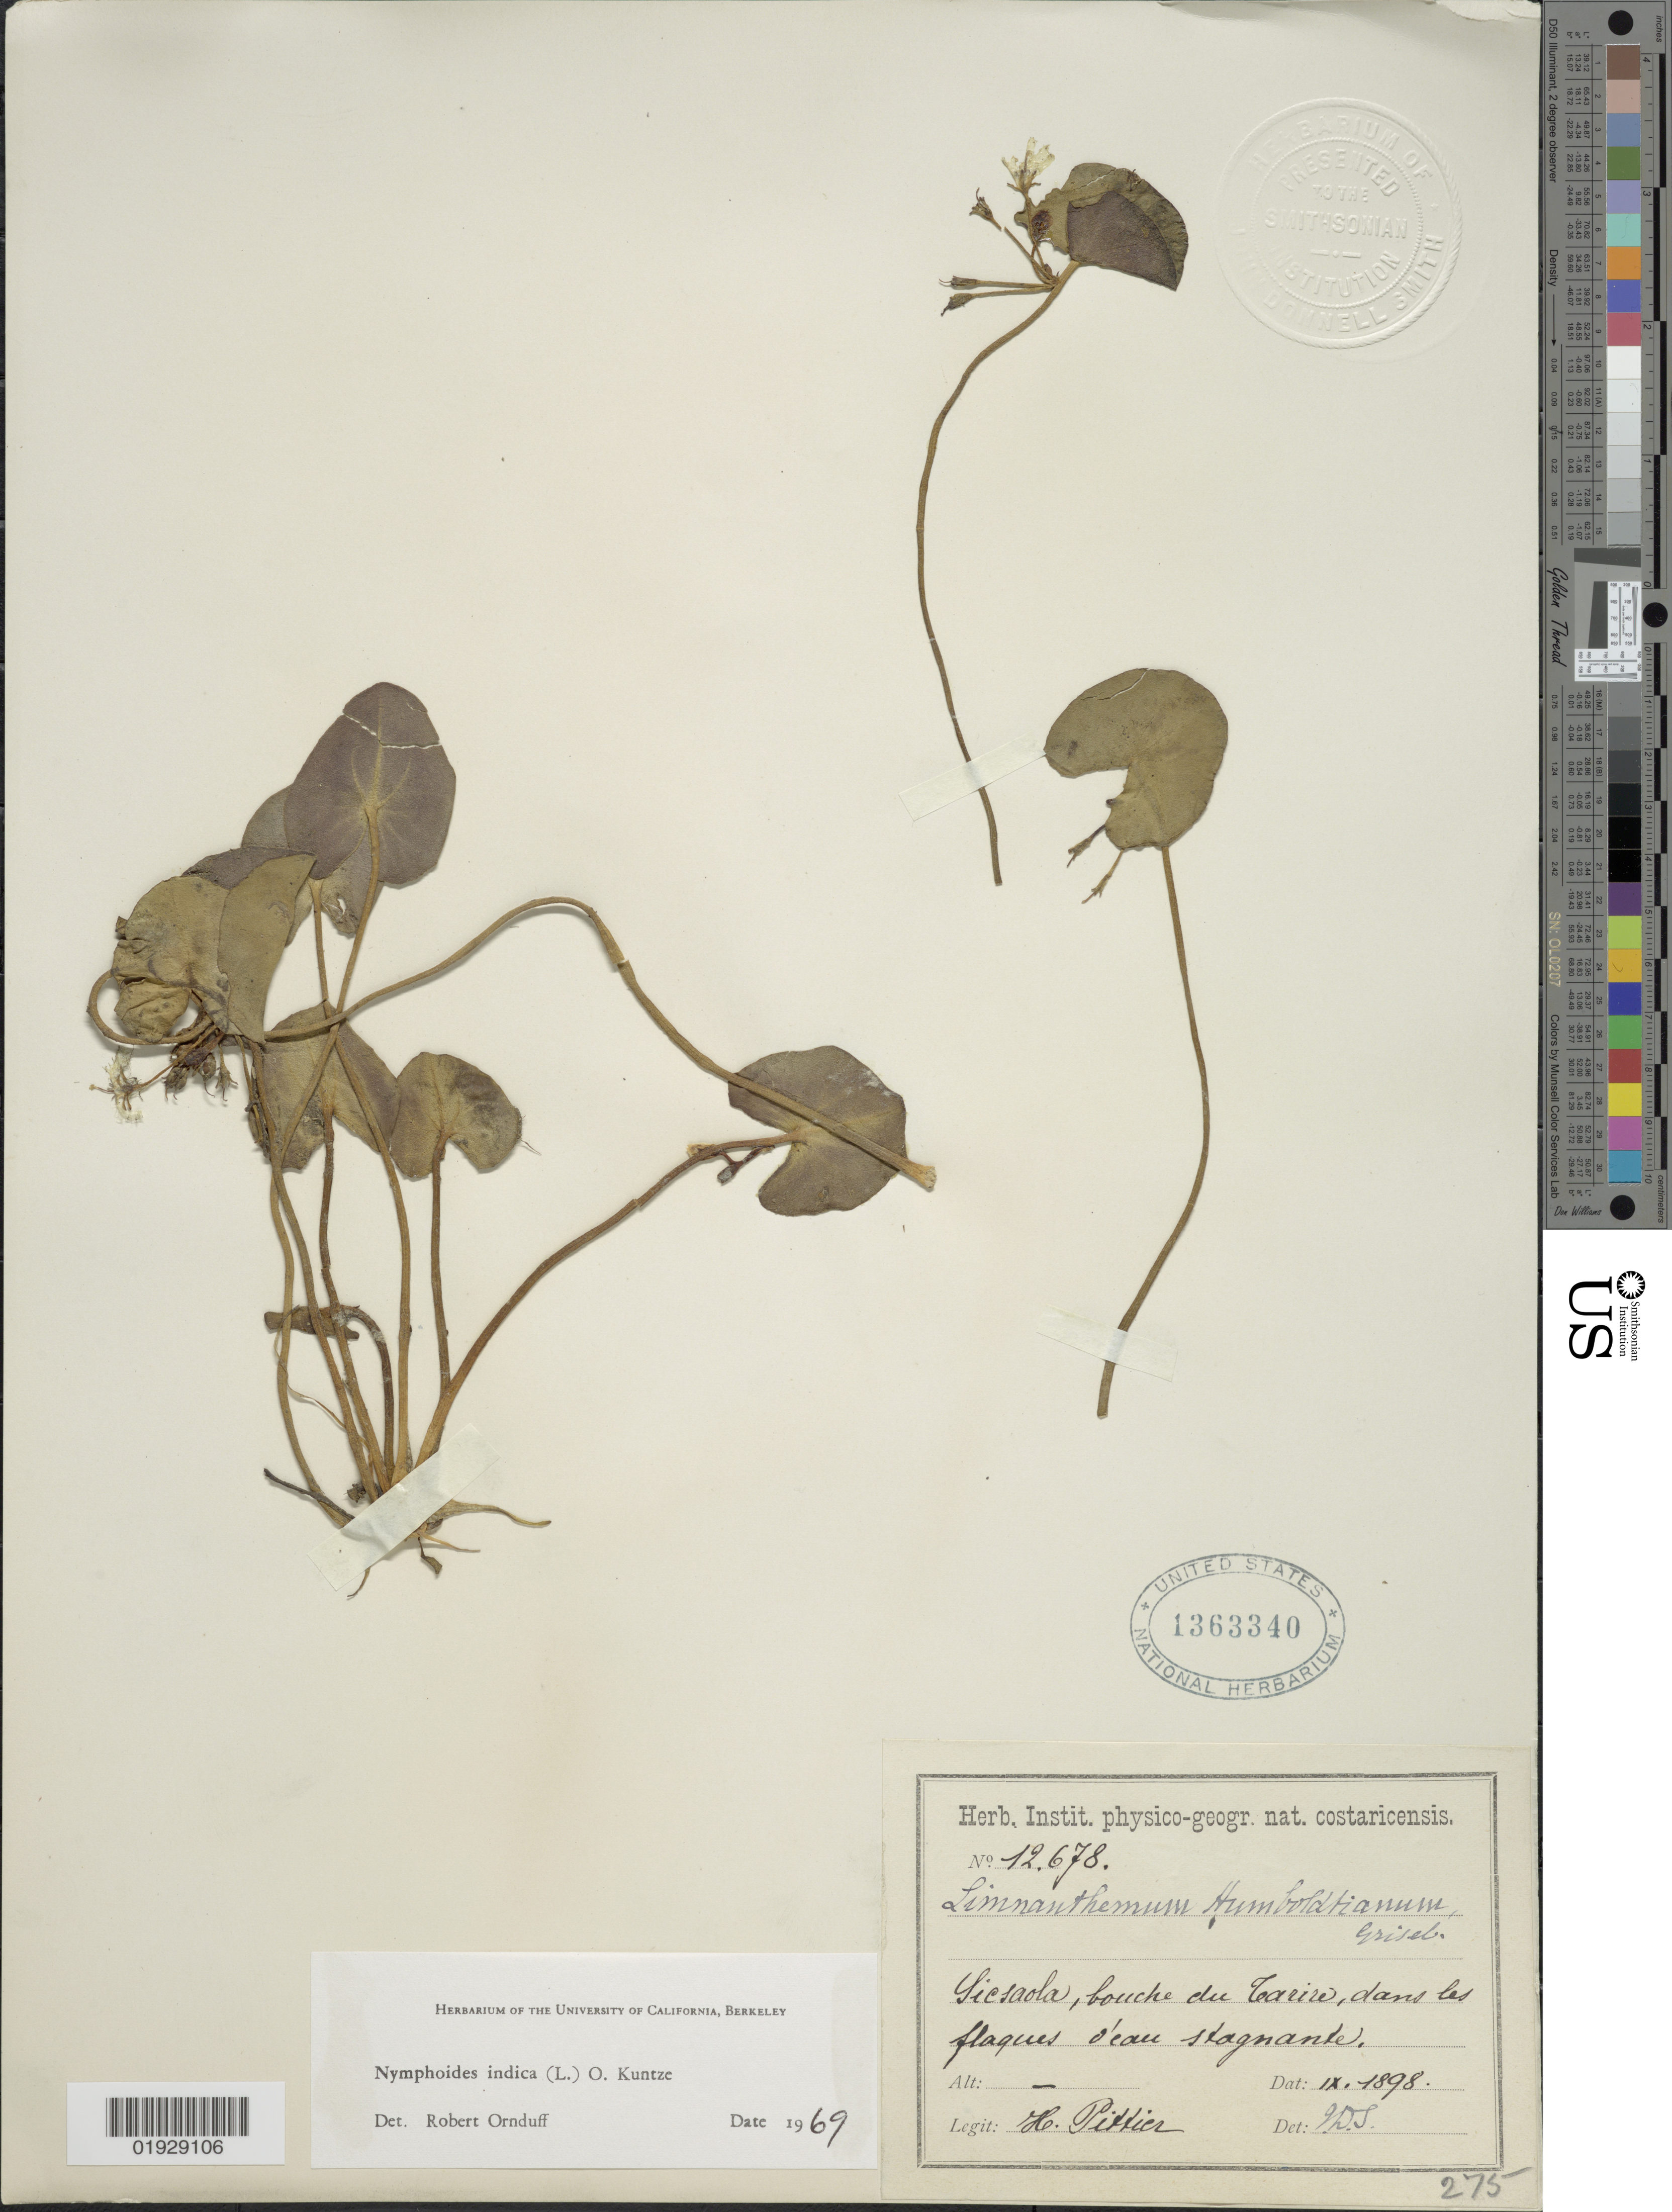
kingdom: Plantae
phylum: Tracheophyta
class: Magnoliopsida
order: Asterales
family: Menyanthaceae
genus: Nymphoides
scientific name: Nymphoides indica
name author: (L.) Kuntze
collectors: H. F. Pittier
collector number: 12678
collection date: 1898-09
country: Costa Rica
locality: Sicsaola, bouche du Tarire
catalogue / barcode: US 1363340